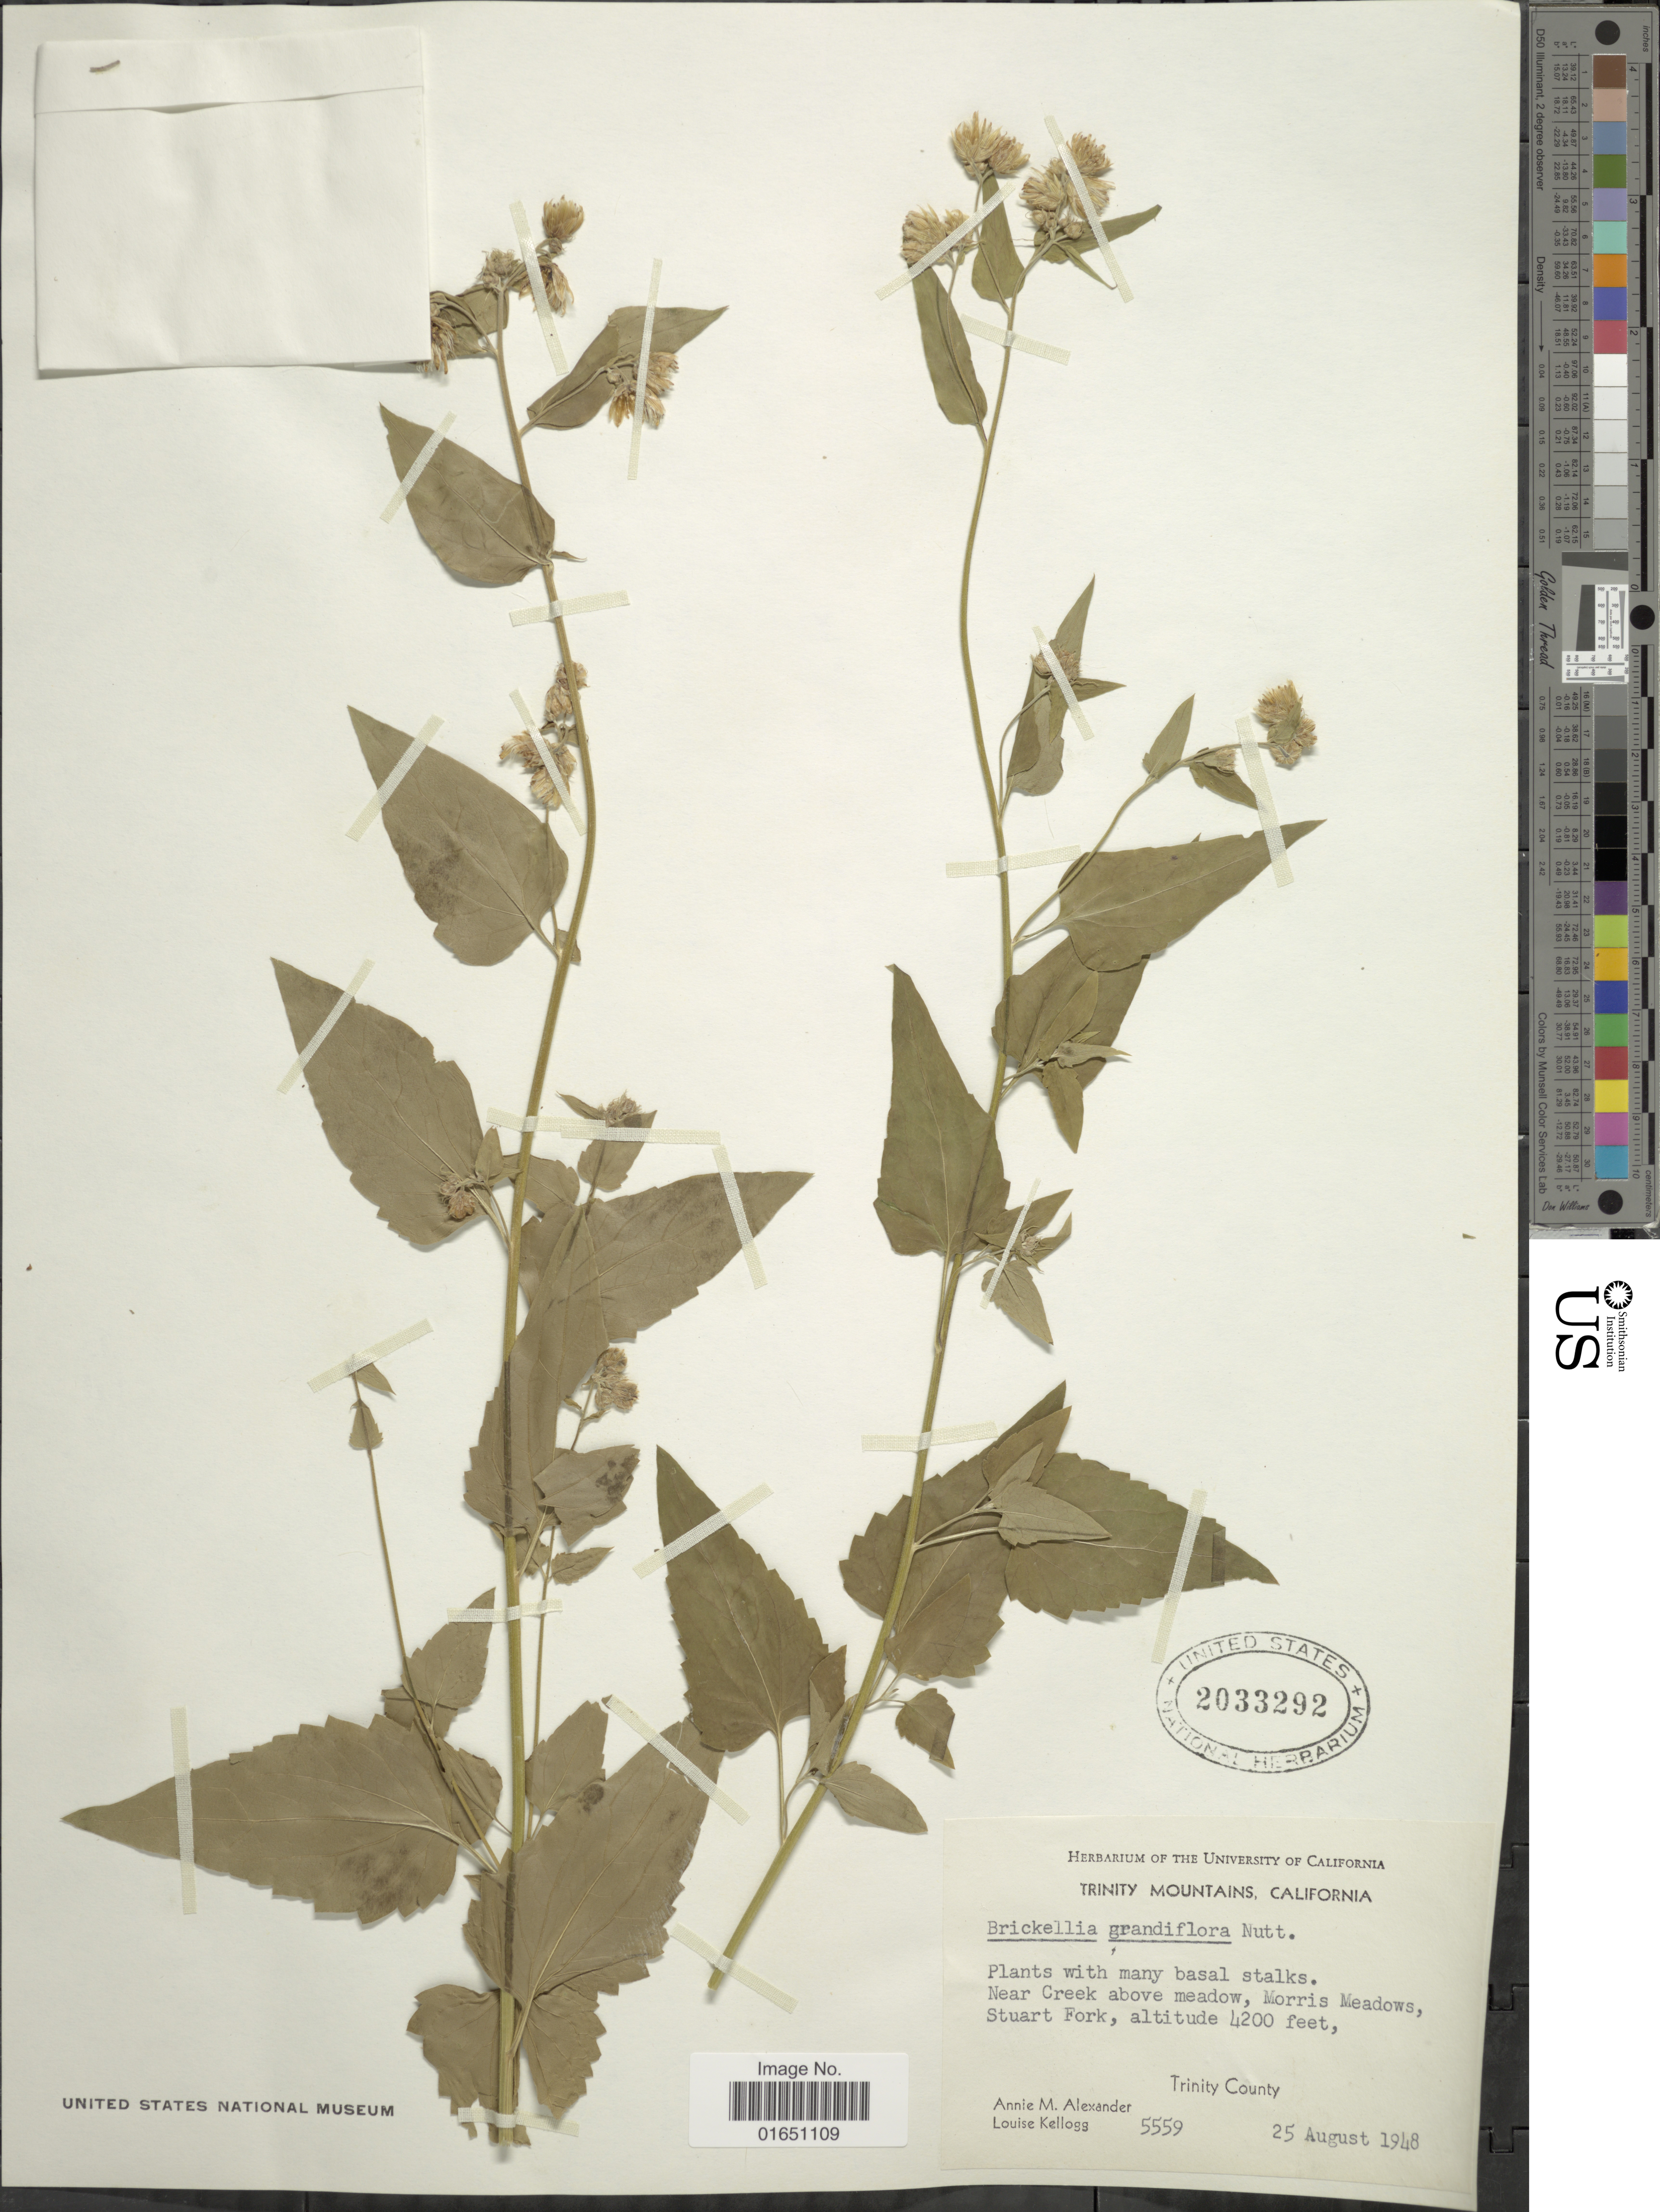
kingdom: Plantae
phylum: Tracheophyta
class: Magnoliopsida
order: Asterales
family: Asteraceae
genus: Brickellia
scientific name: Brickellia grandiflora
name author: (Hook.) Nutt.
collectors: A. M. Alexander & L. Kellogg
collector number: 5559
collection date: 1948-08-25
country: United States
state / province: California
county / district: Trinity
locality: Trinity Mountains, near Creek above meadow, Morris Meadows, Stuart Fork, Trinity County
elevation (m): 1280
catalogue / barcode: US 2033292